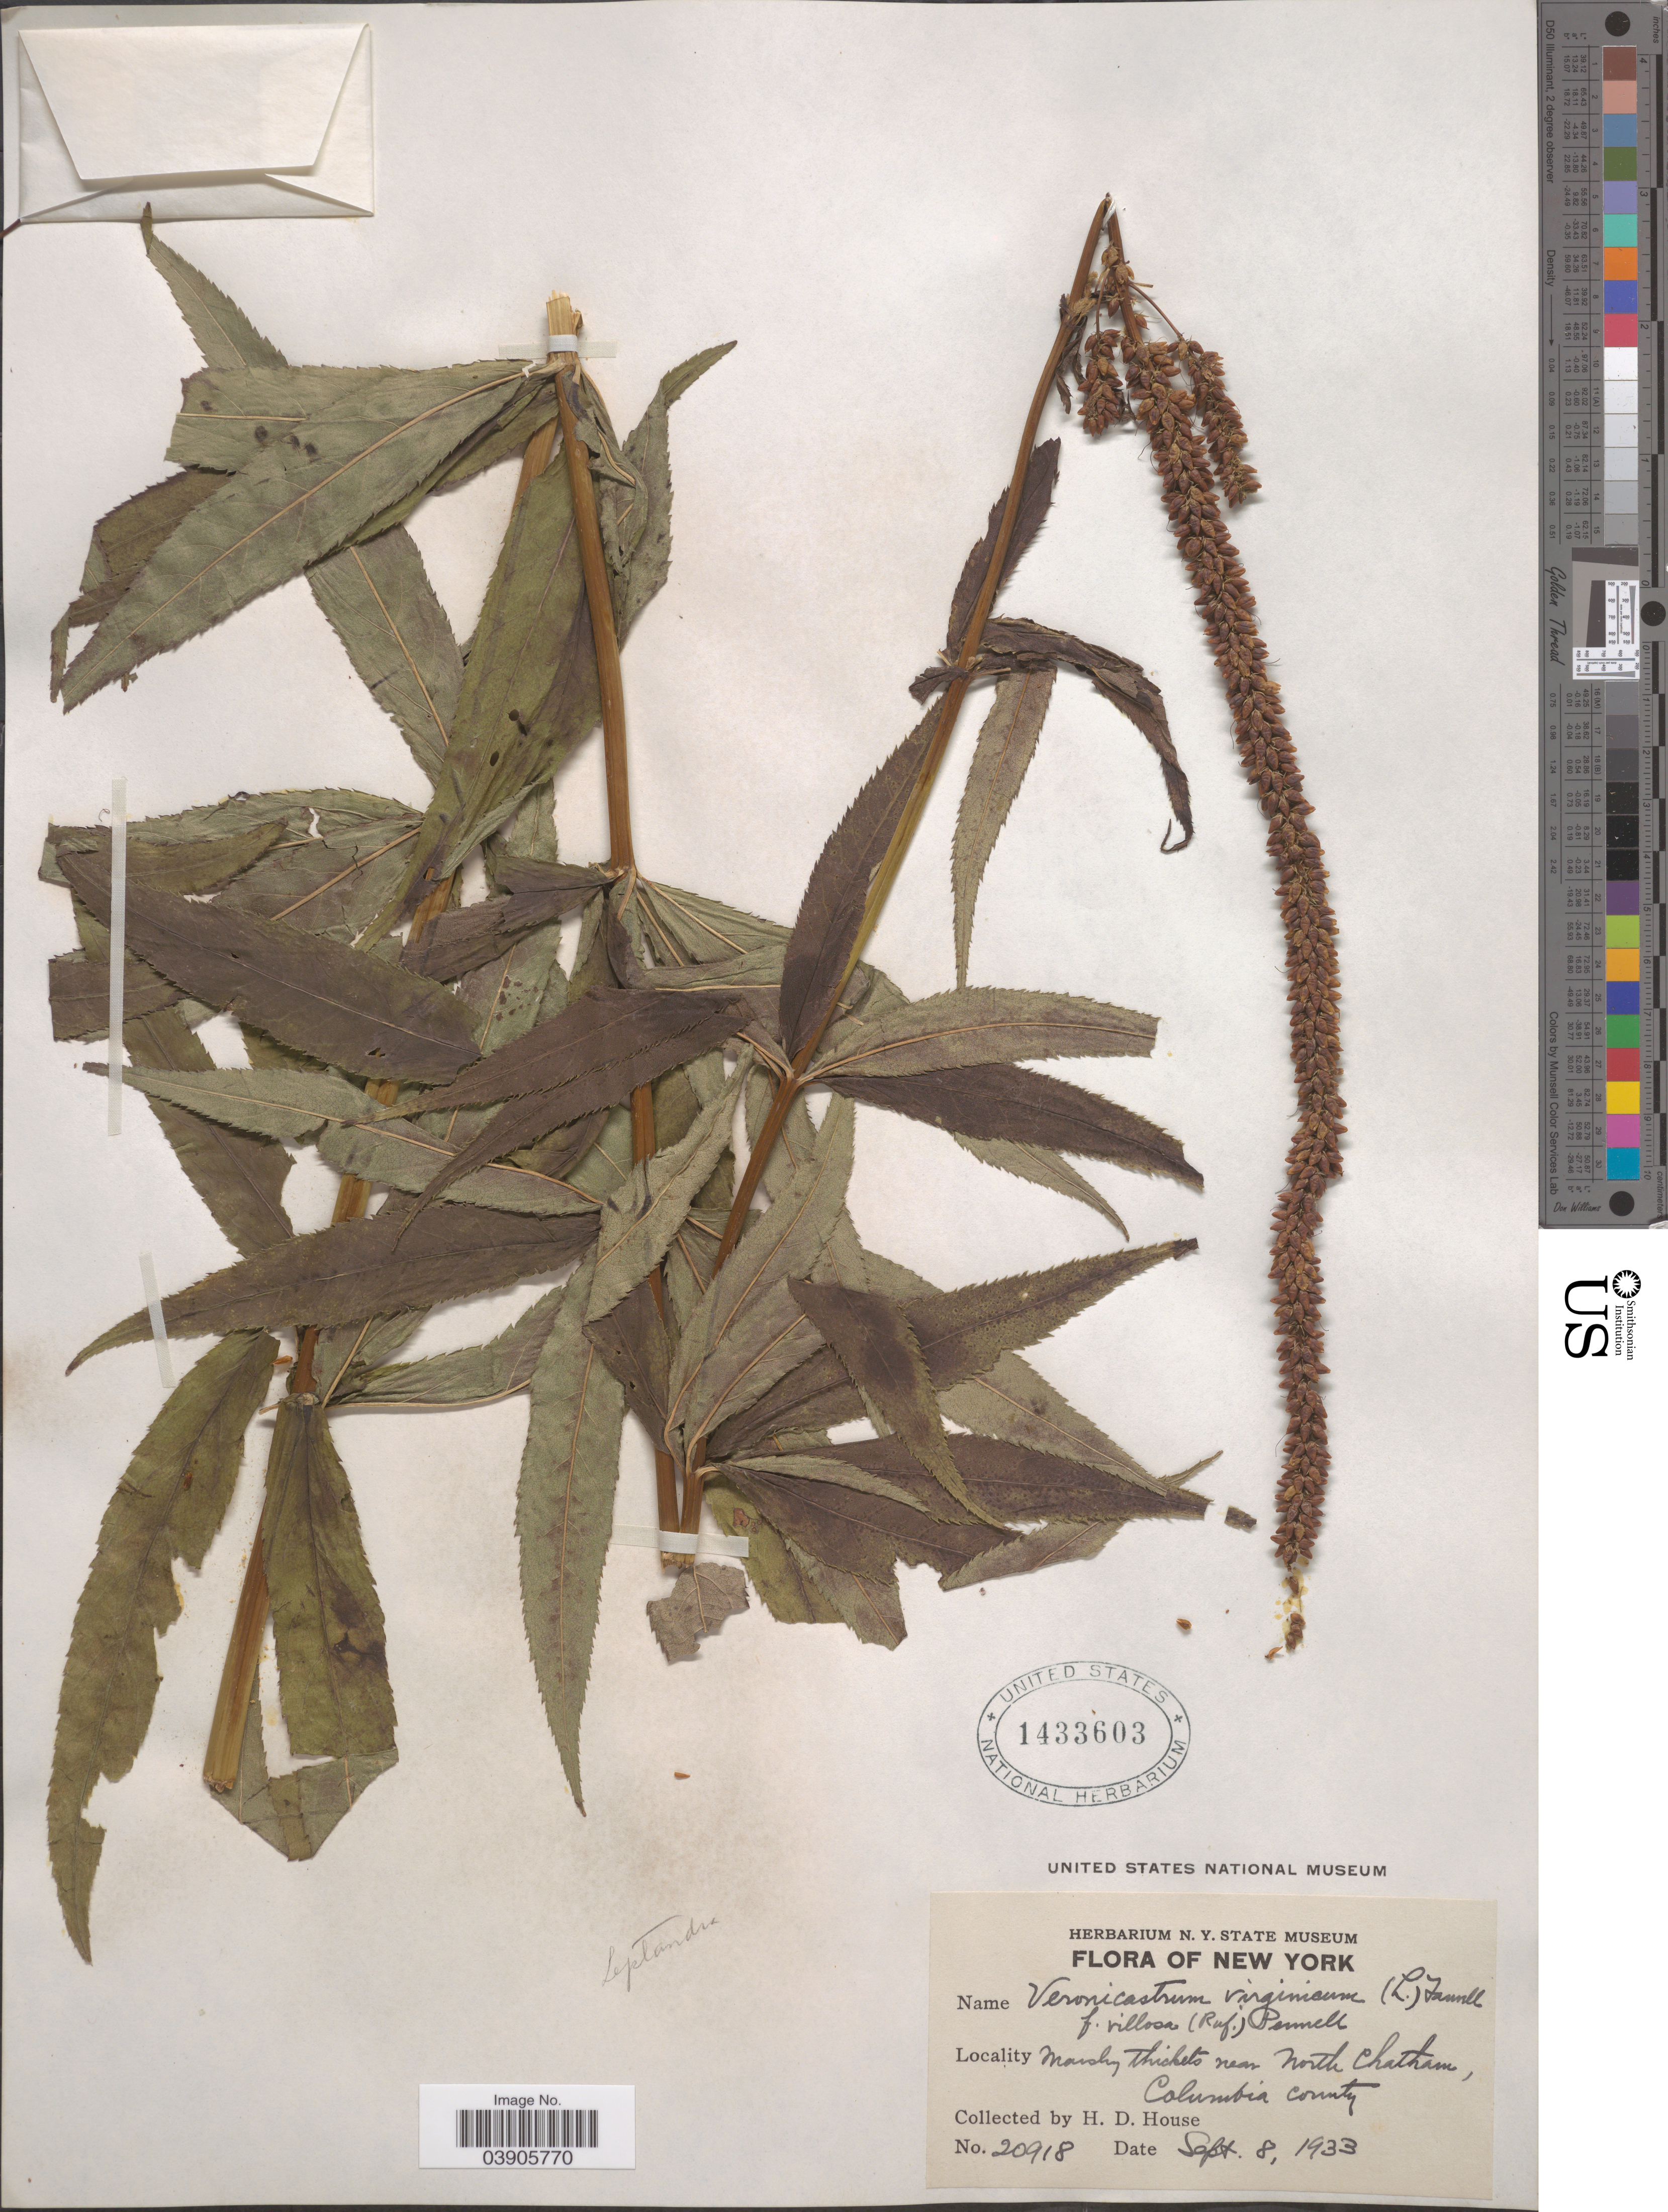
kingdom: Plantae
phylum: Tracheophyta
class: Magnoliopsida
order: Lamiales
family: Plantaginaceae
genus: Veronicastrum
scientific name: Veronicastrum virginicum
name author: (L.) Farw.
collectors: H. D. House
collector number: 20918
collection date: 1933-09-08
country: United States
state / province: New York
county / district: Columbia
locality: Marshy thickets near North Chatham, Columbia county.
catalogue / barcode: US 1433603